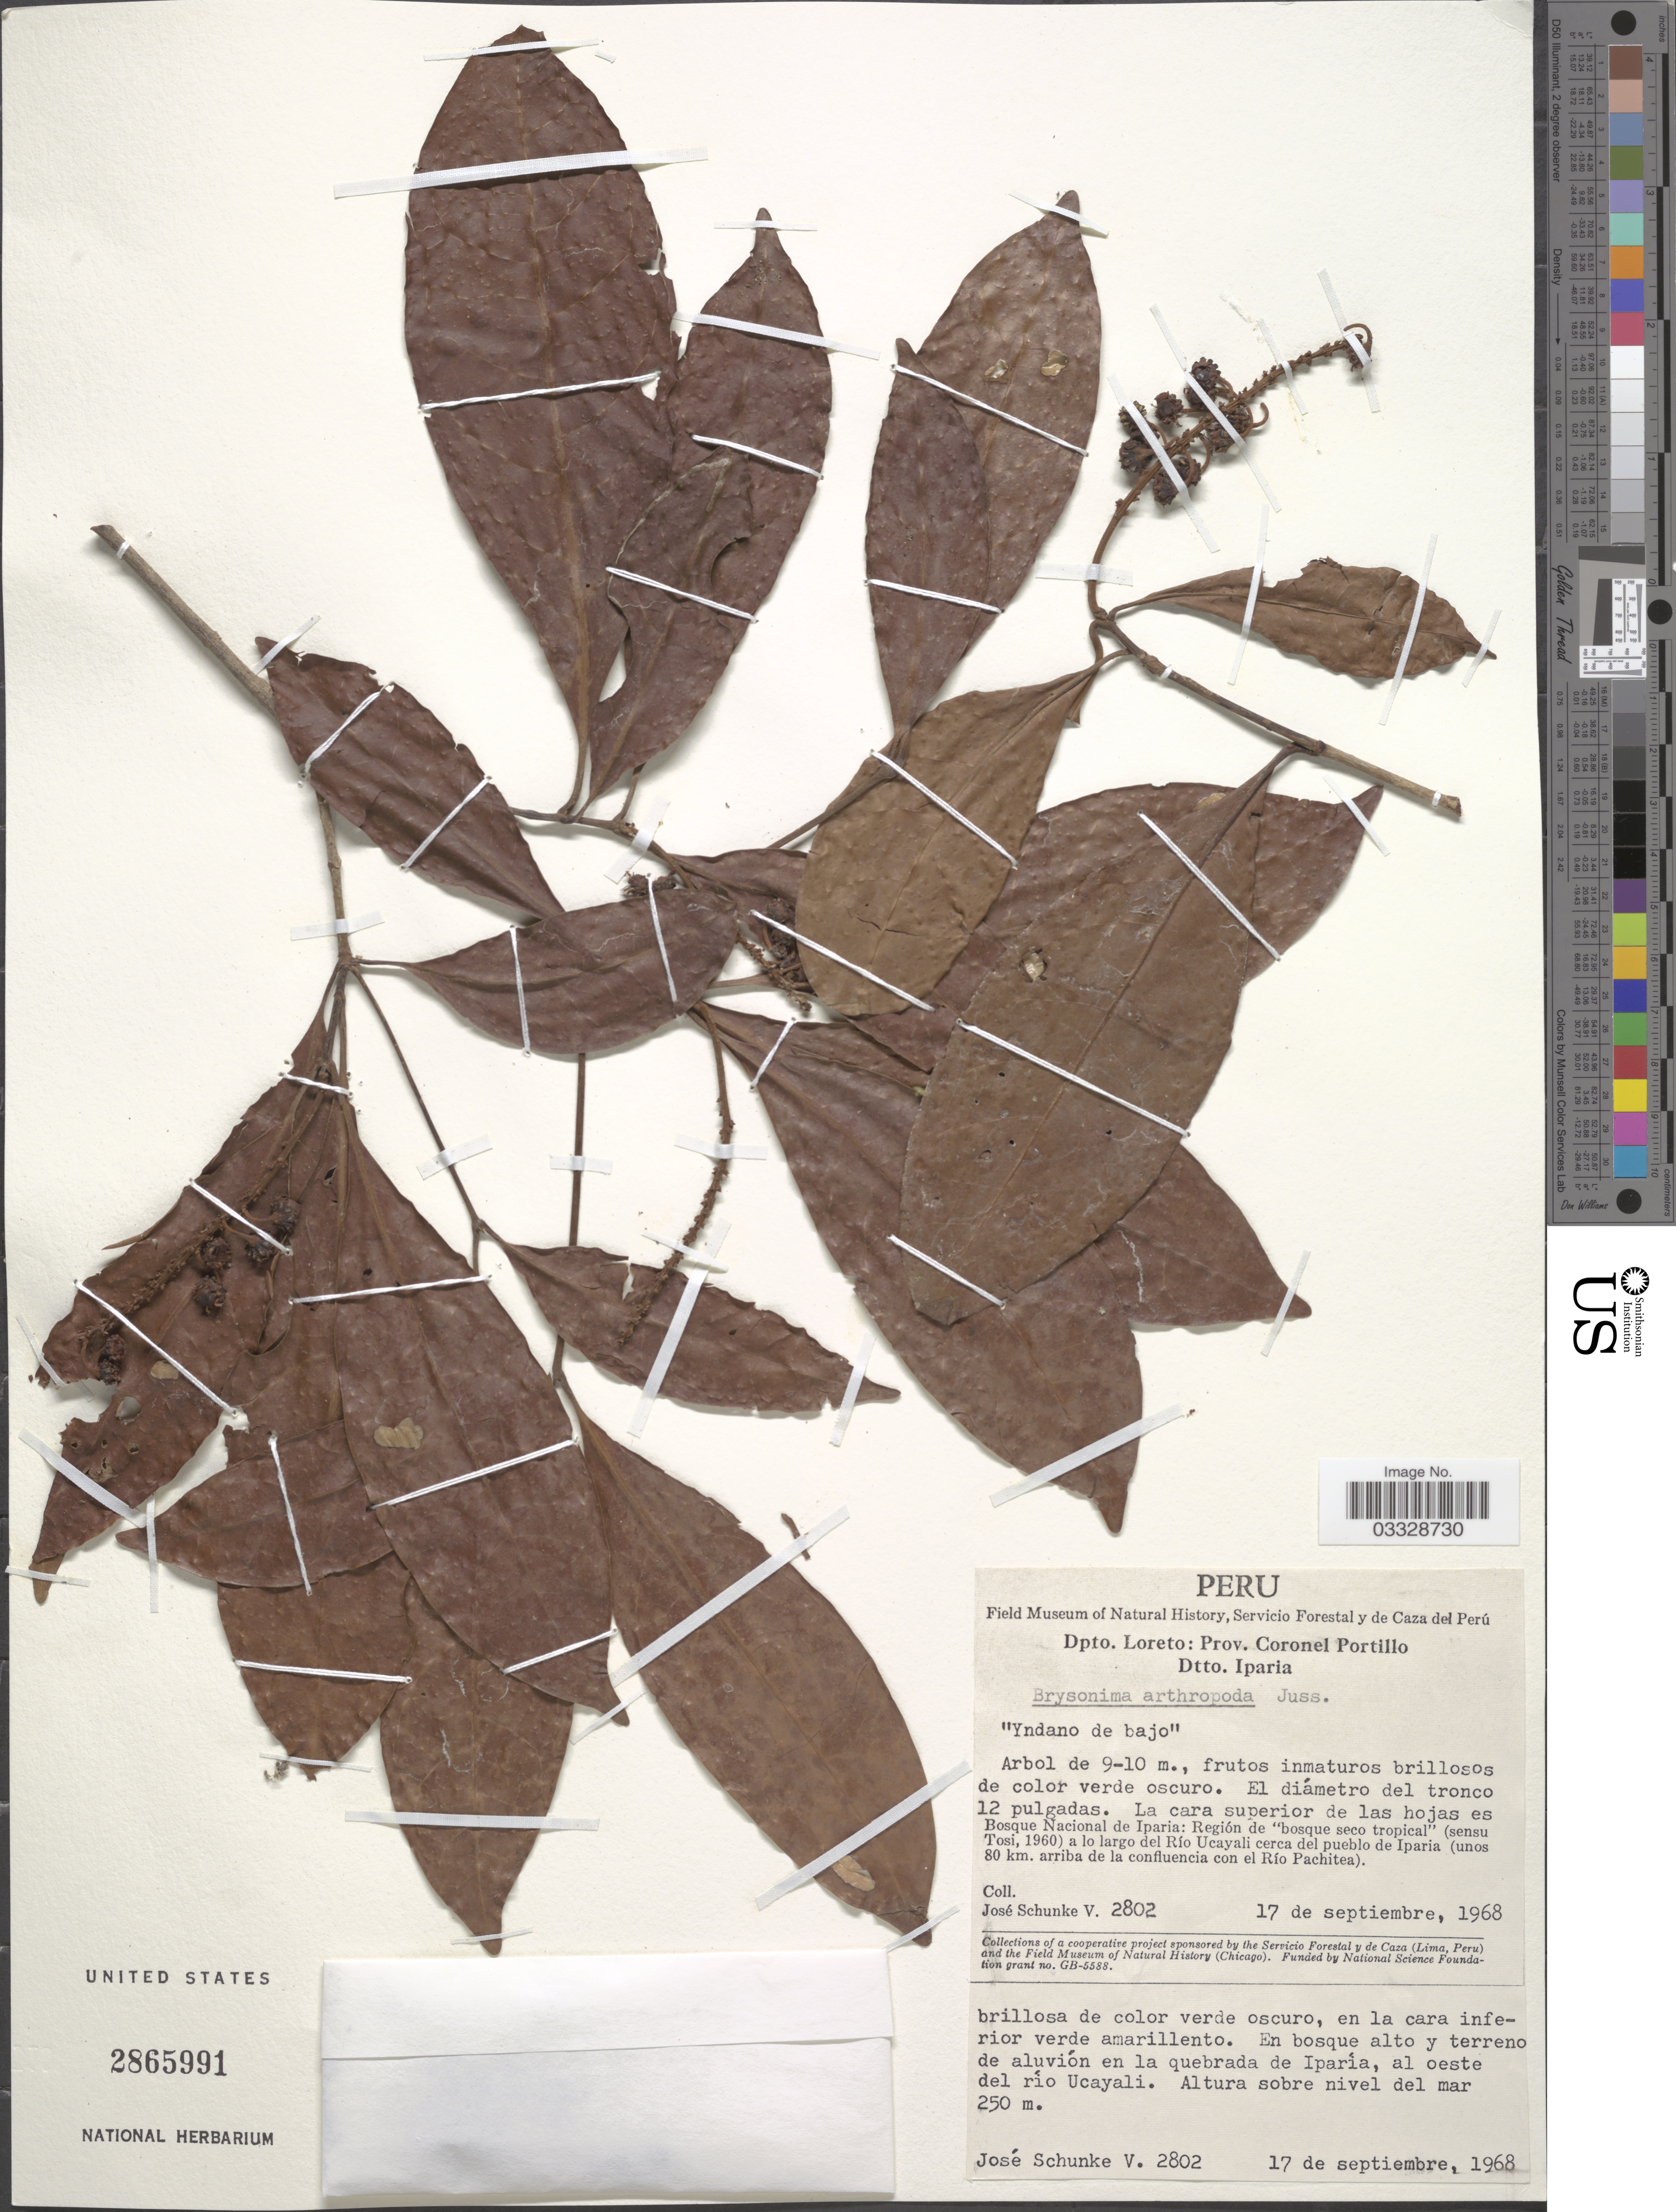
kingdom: Plantae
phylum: Tracheophyta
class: Magnoliopsida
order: Malpighiales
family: Malpighiaceae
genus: Byrsonima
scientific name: Byrsonima arthropoda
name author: A. Juss.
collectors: J. Schunke Vigo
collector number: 2802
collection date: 1968-09-17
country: Peru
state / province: Loreto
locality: Dpto. Loreto: Prov. Coronel Portillo. Dtto. Iparia. Bosque Nacional de Iparia: Región de "bosque seco tropical" (sensu Tosi, 1960) a lo largo del Río Ucayali cerca del pueblo de Iparia (unos 80 km. arriba de la confluencia con el Río Pachitea). En bosque alto y terreno de aluvión en la quebrada de Iparia, al oeste del río Ucayali.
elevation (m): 250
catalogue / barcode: US 2865991